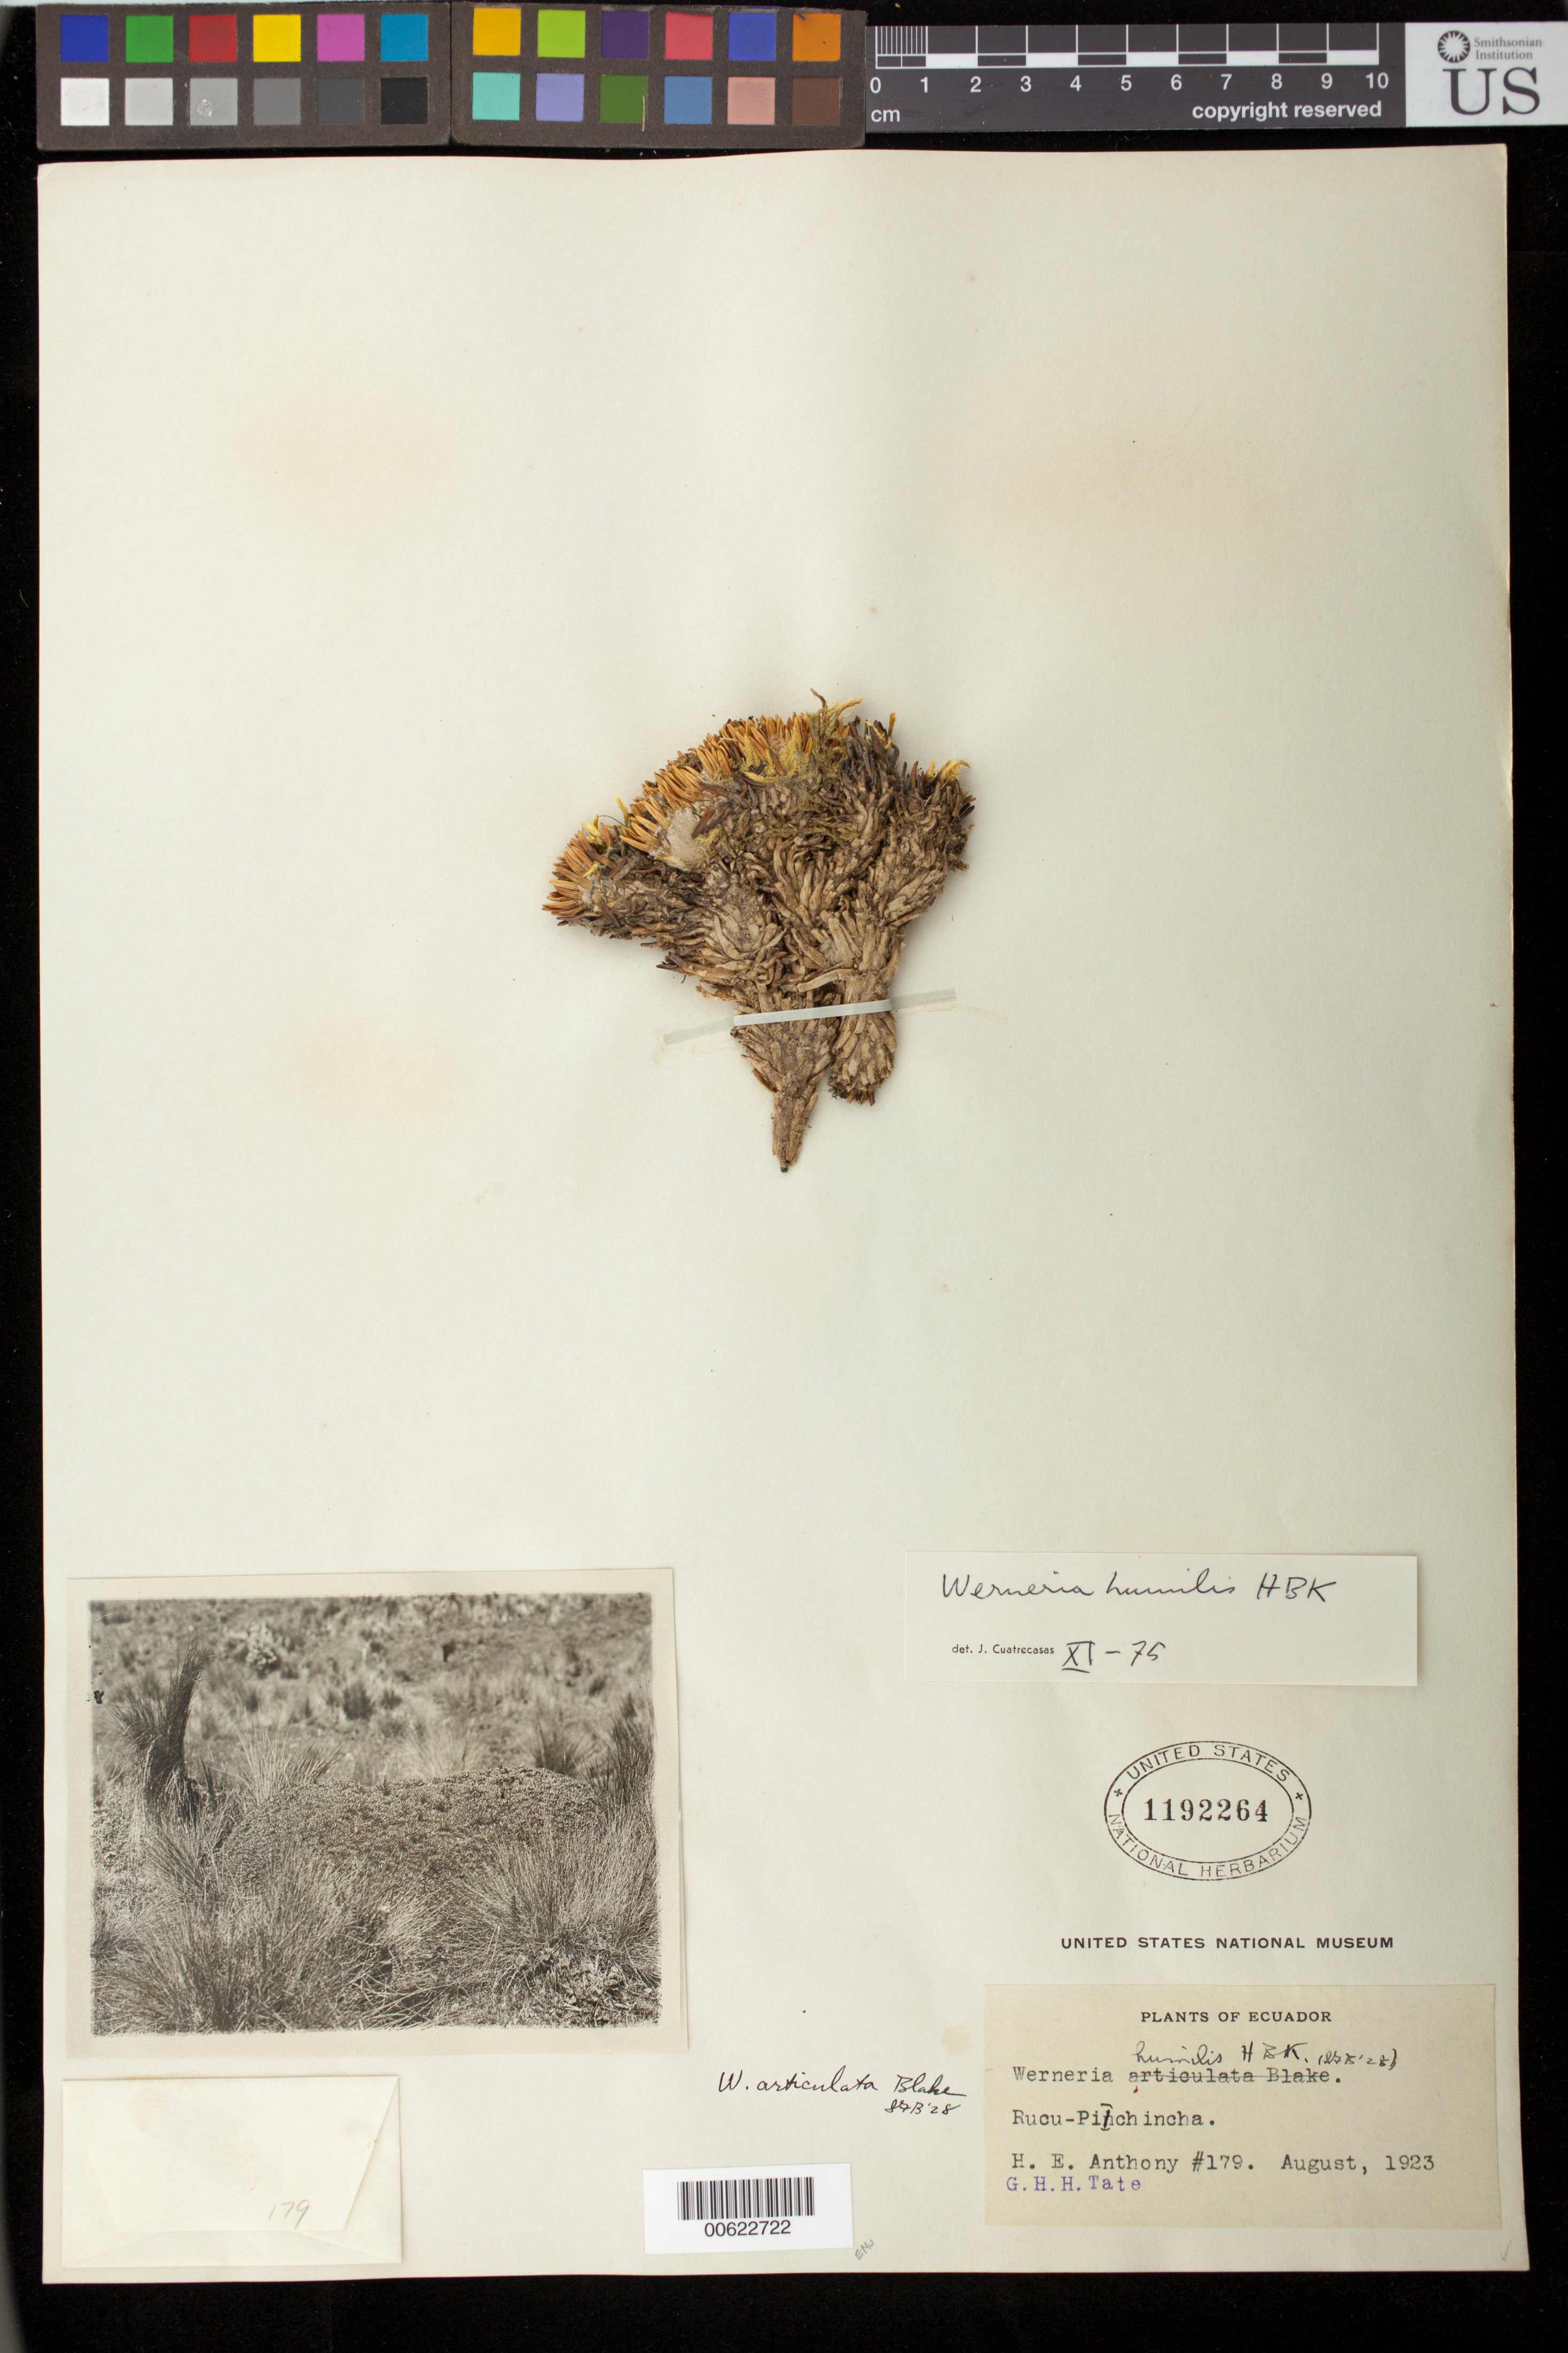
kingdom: Plantae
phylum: Tracheophyta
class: Magnoliopsida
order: Asterales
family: Asteraceae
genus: Xenophyllum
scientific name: Xenophyllum humile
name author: (Kunth) V.A. Funk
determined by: Funk, Vicki A., (BOT), Smithsonian Institution - National Museum of Natural History (UNITED STATES)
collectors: H. E. Anthony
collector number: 179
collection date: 1923-08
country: Ecuador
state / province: Pichincha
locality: Rucu Pichincha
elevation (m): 4425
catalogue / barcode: US 1192264